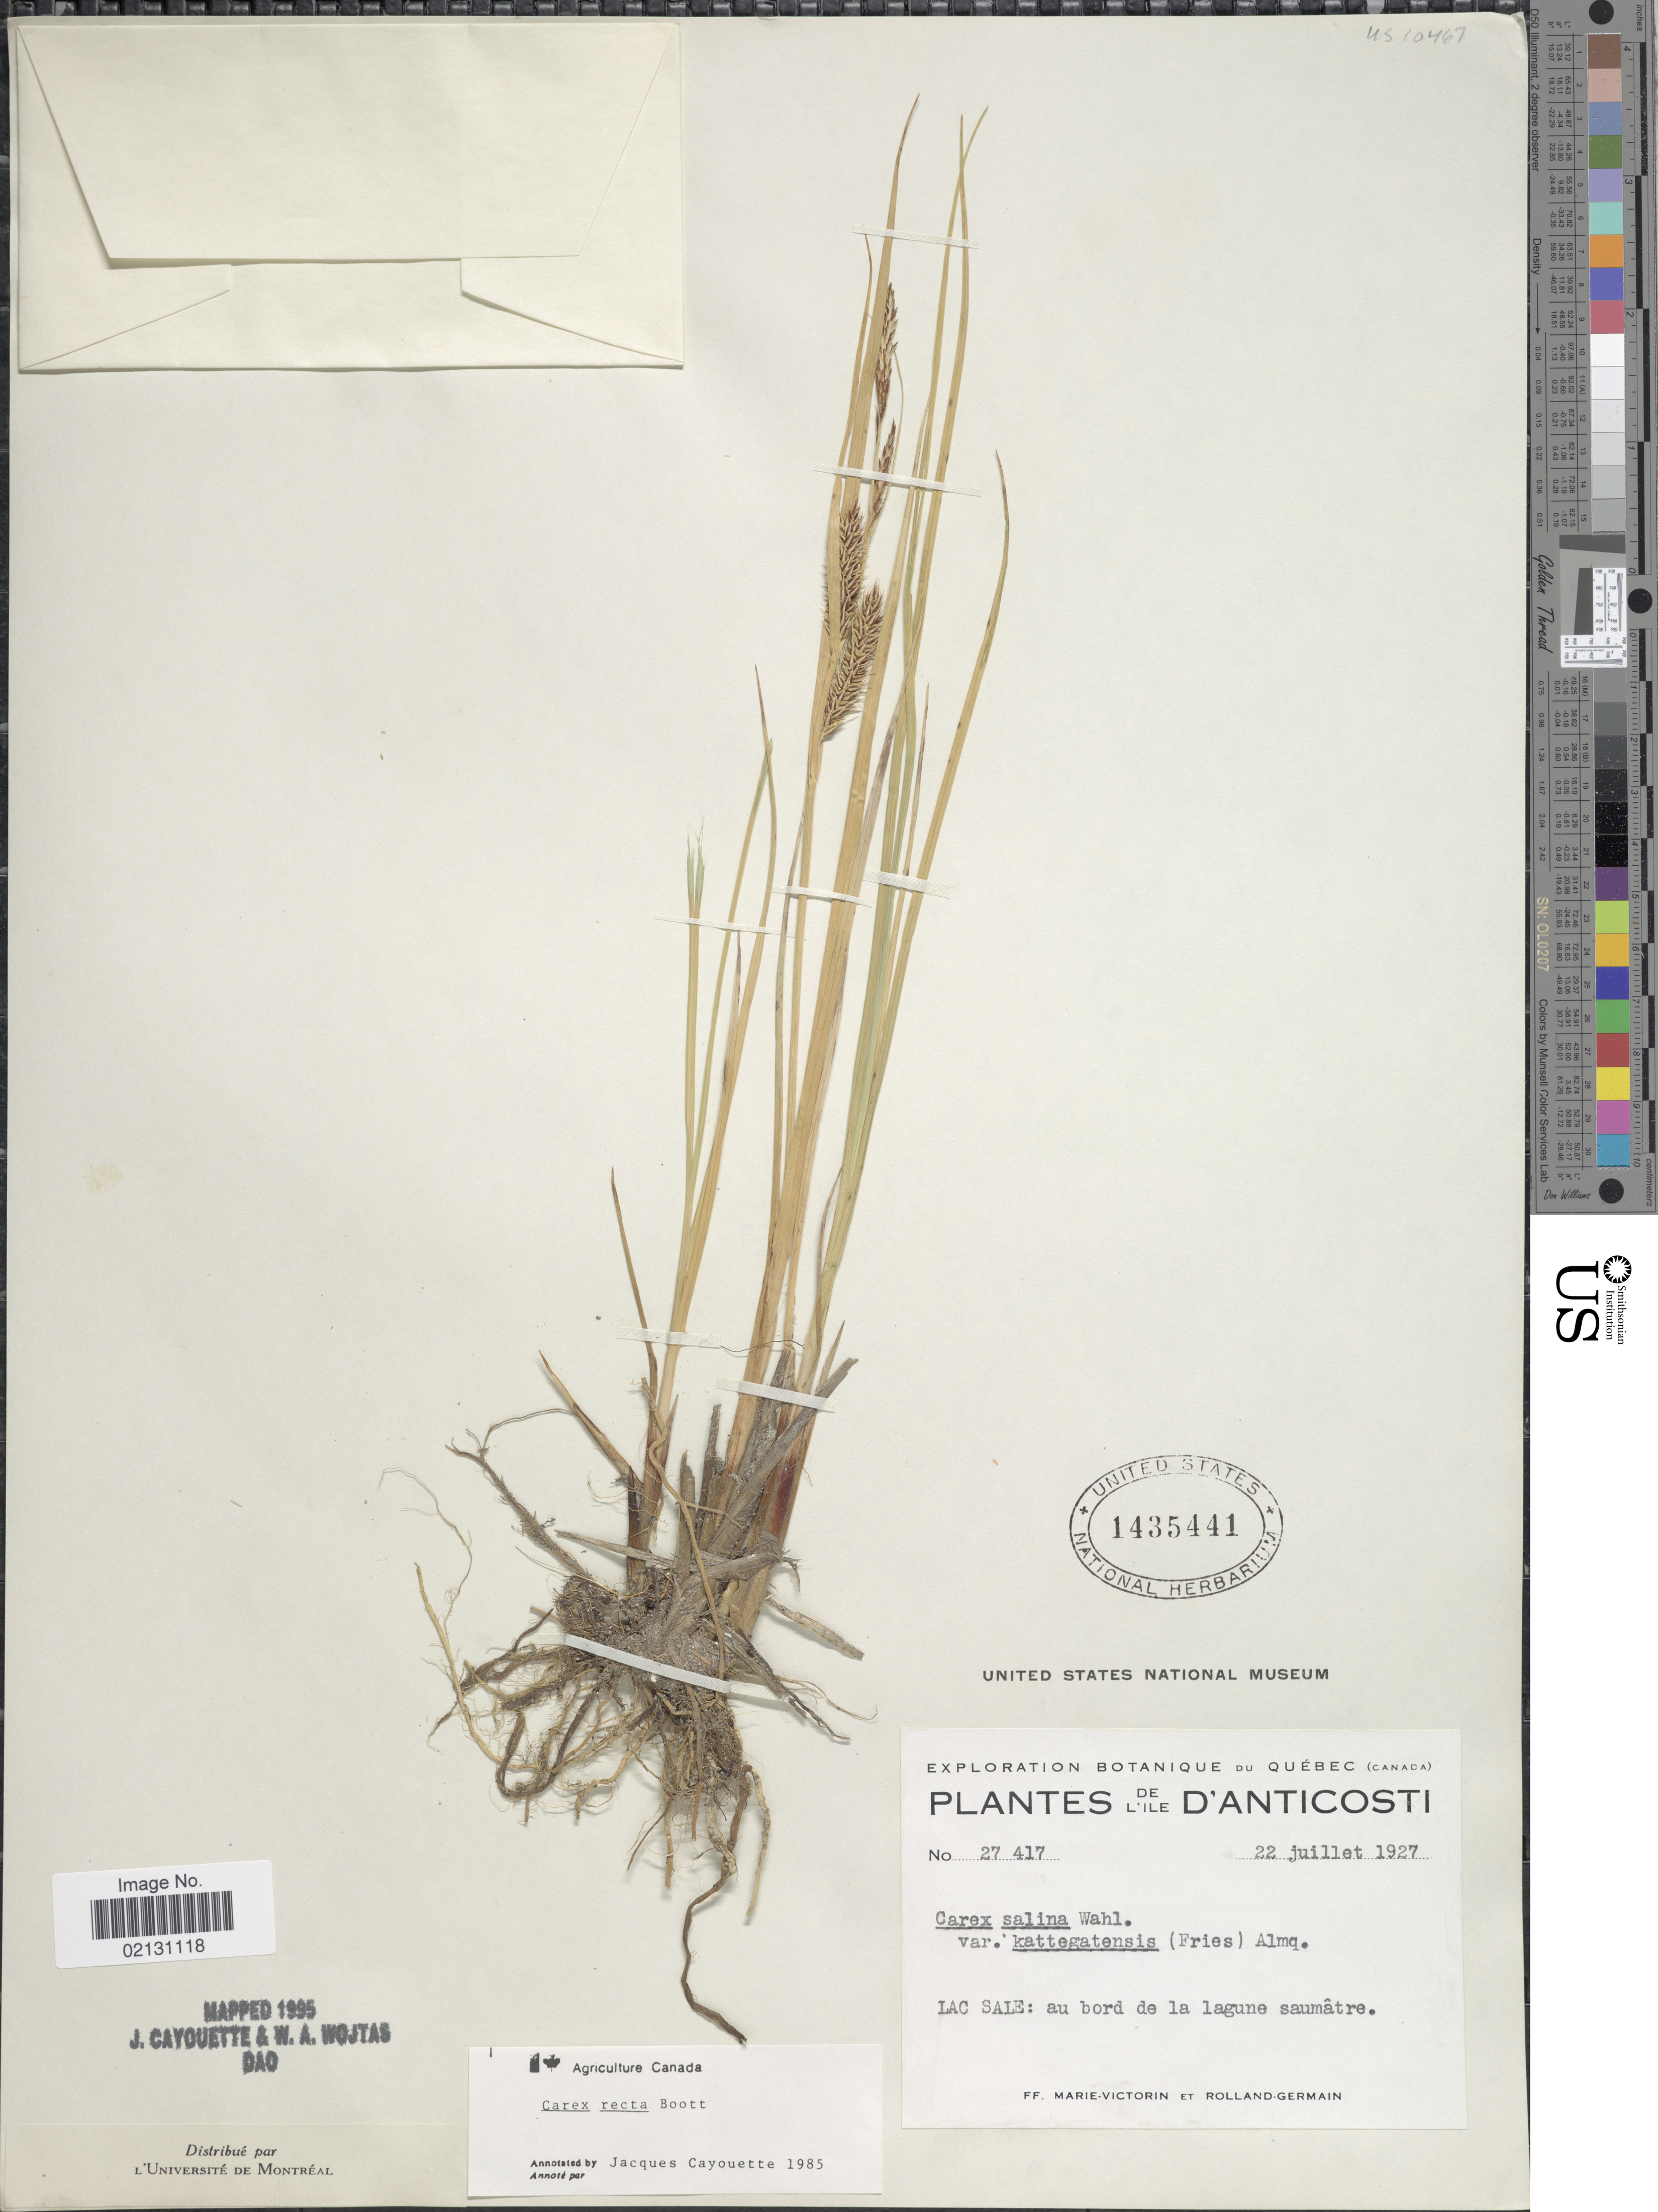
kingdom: Plantae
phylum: Tracheophyta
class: Liliopsida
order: Poales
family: Cyperaceae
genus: Carex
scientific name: Carex recta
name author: Boott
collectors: F. Marie-Victorin & Rolland-Germain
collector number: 27417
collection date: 1927-07-22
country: Canada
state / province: Quebec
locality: De L'Ile D'Anticosti, Lac Sale: au bord de la lagune saumâtre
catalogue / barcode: US 1435441